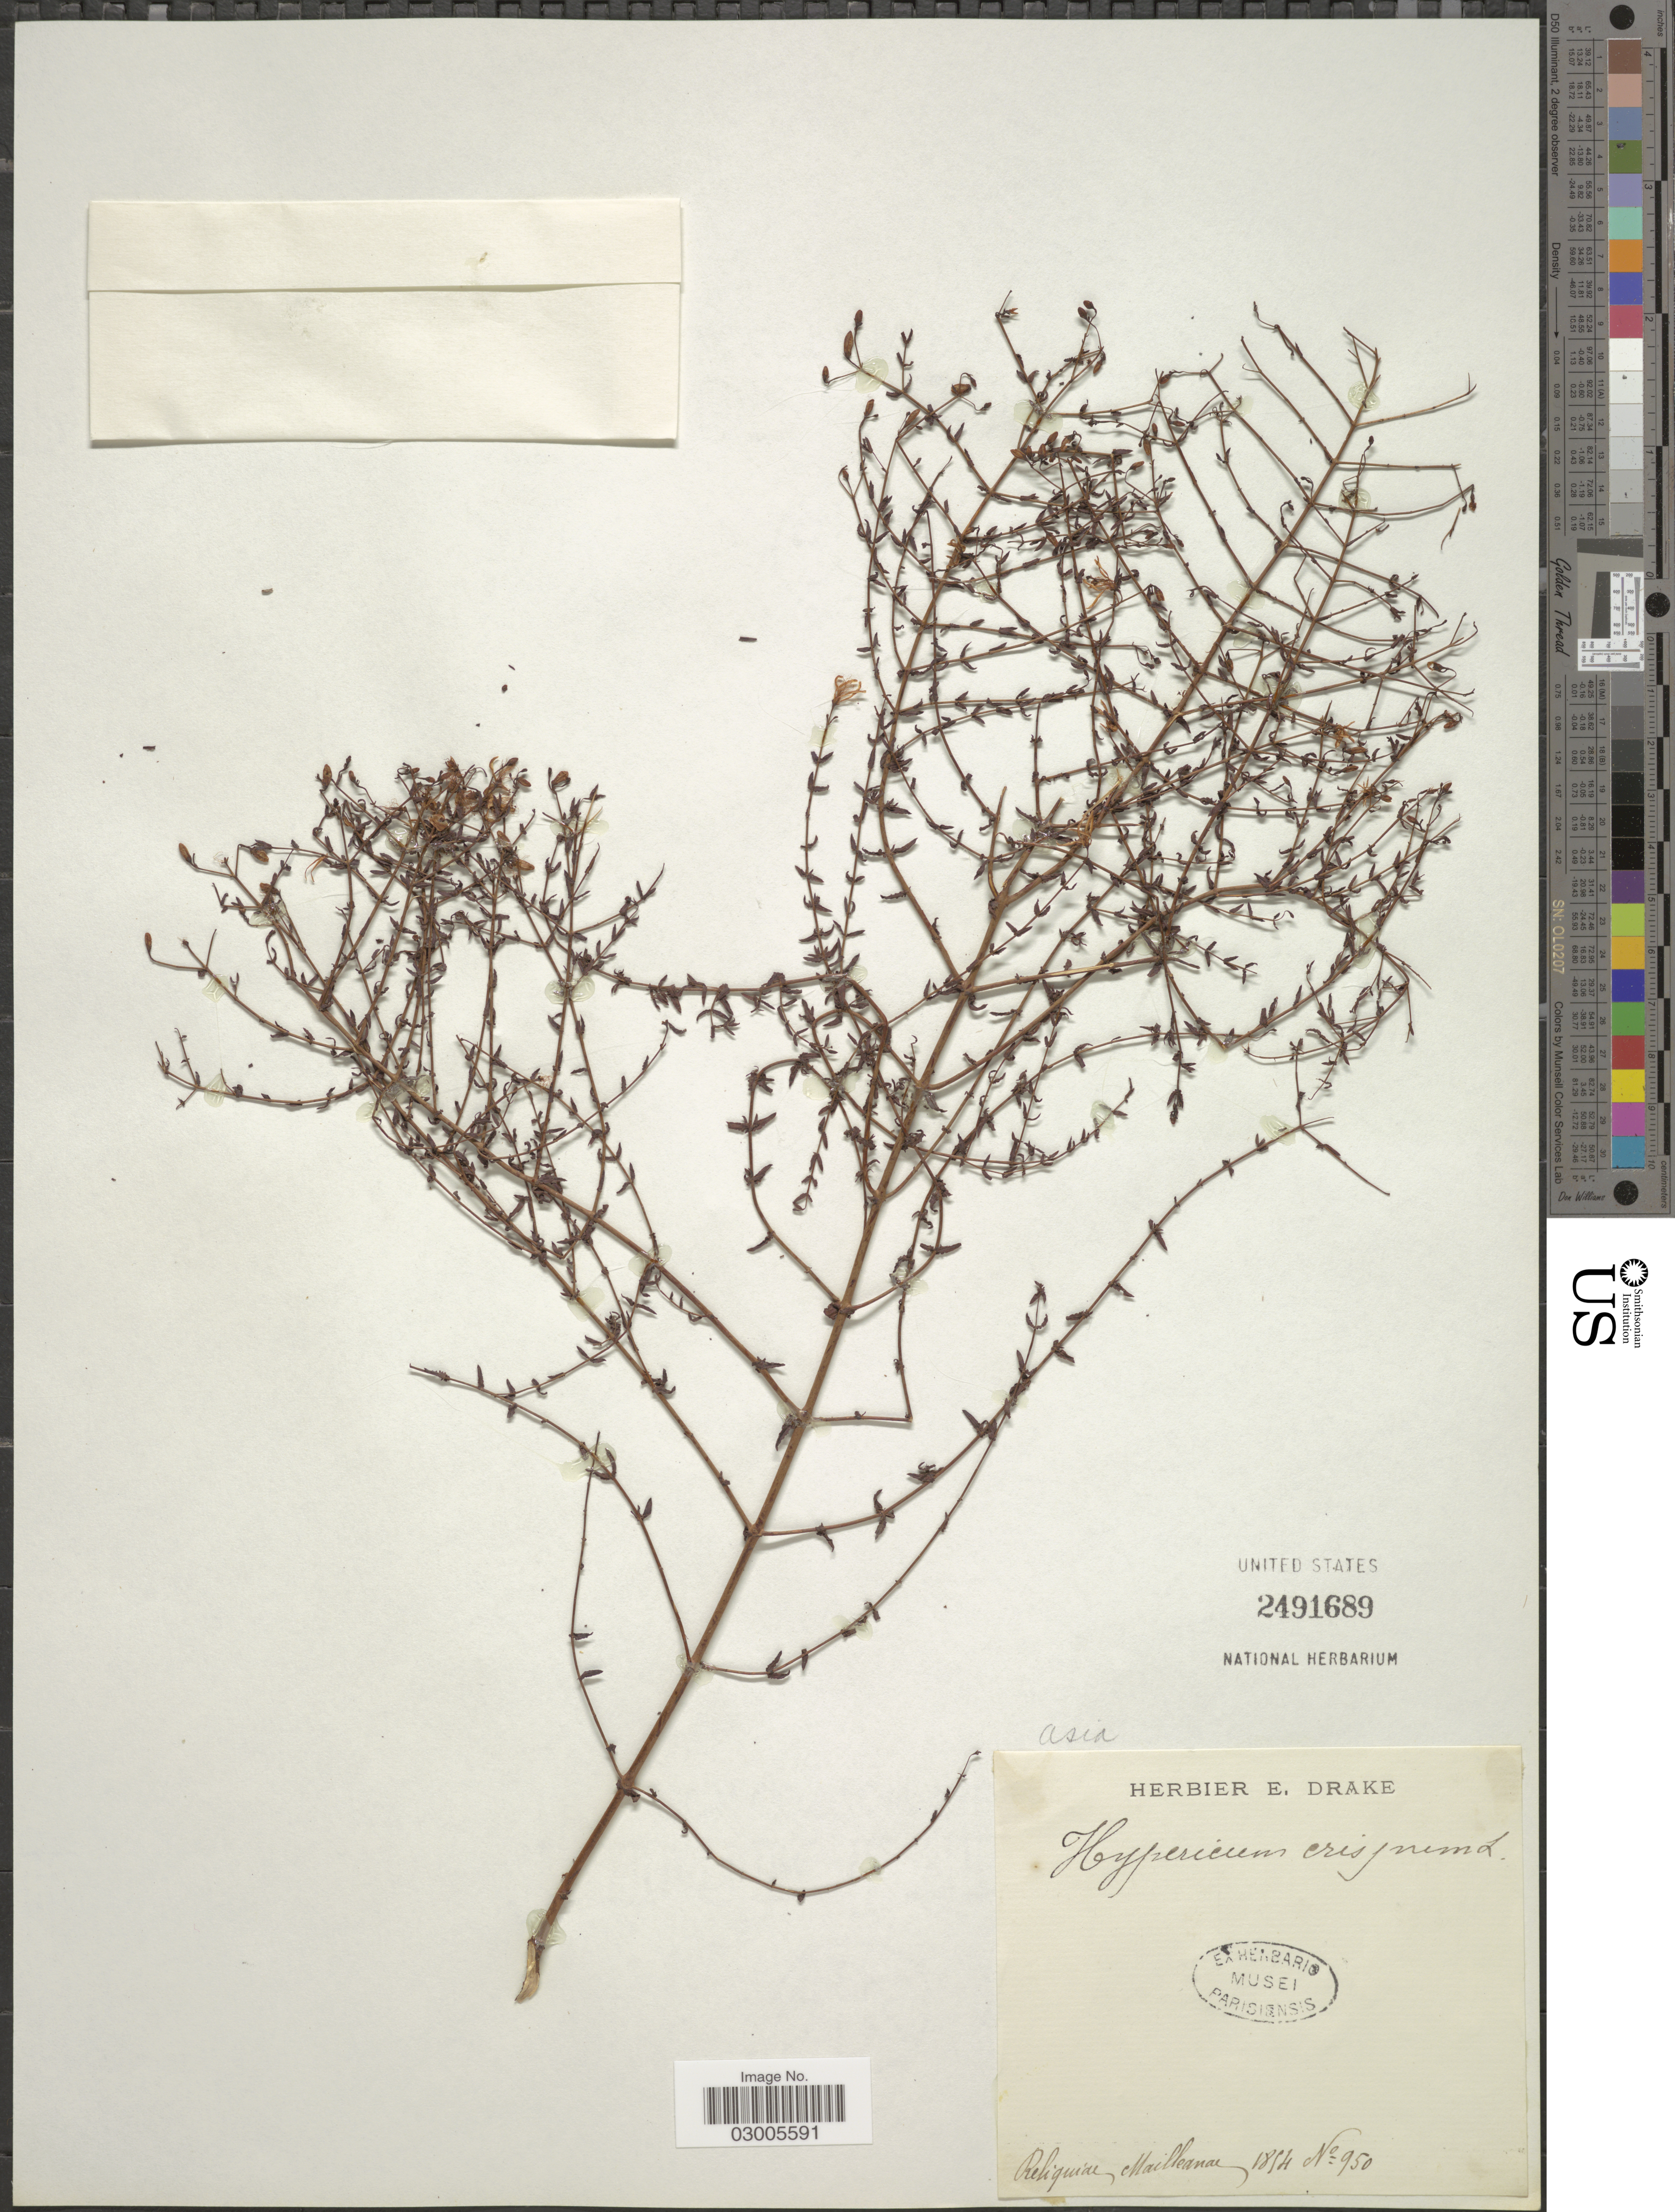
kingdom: Plantae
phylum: Tracheophyta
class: Magnoliopsida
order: Malpighiales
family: Hypericaceae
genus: Hypericum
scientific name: Hypericum triquetrifolium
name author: Turra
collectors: ex herb. E. Drake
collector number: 950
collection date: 1854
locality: Asia.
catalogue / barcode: US 2491689